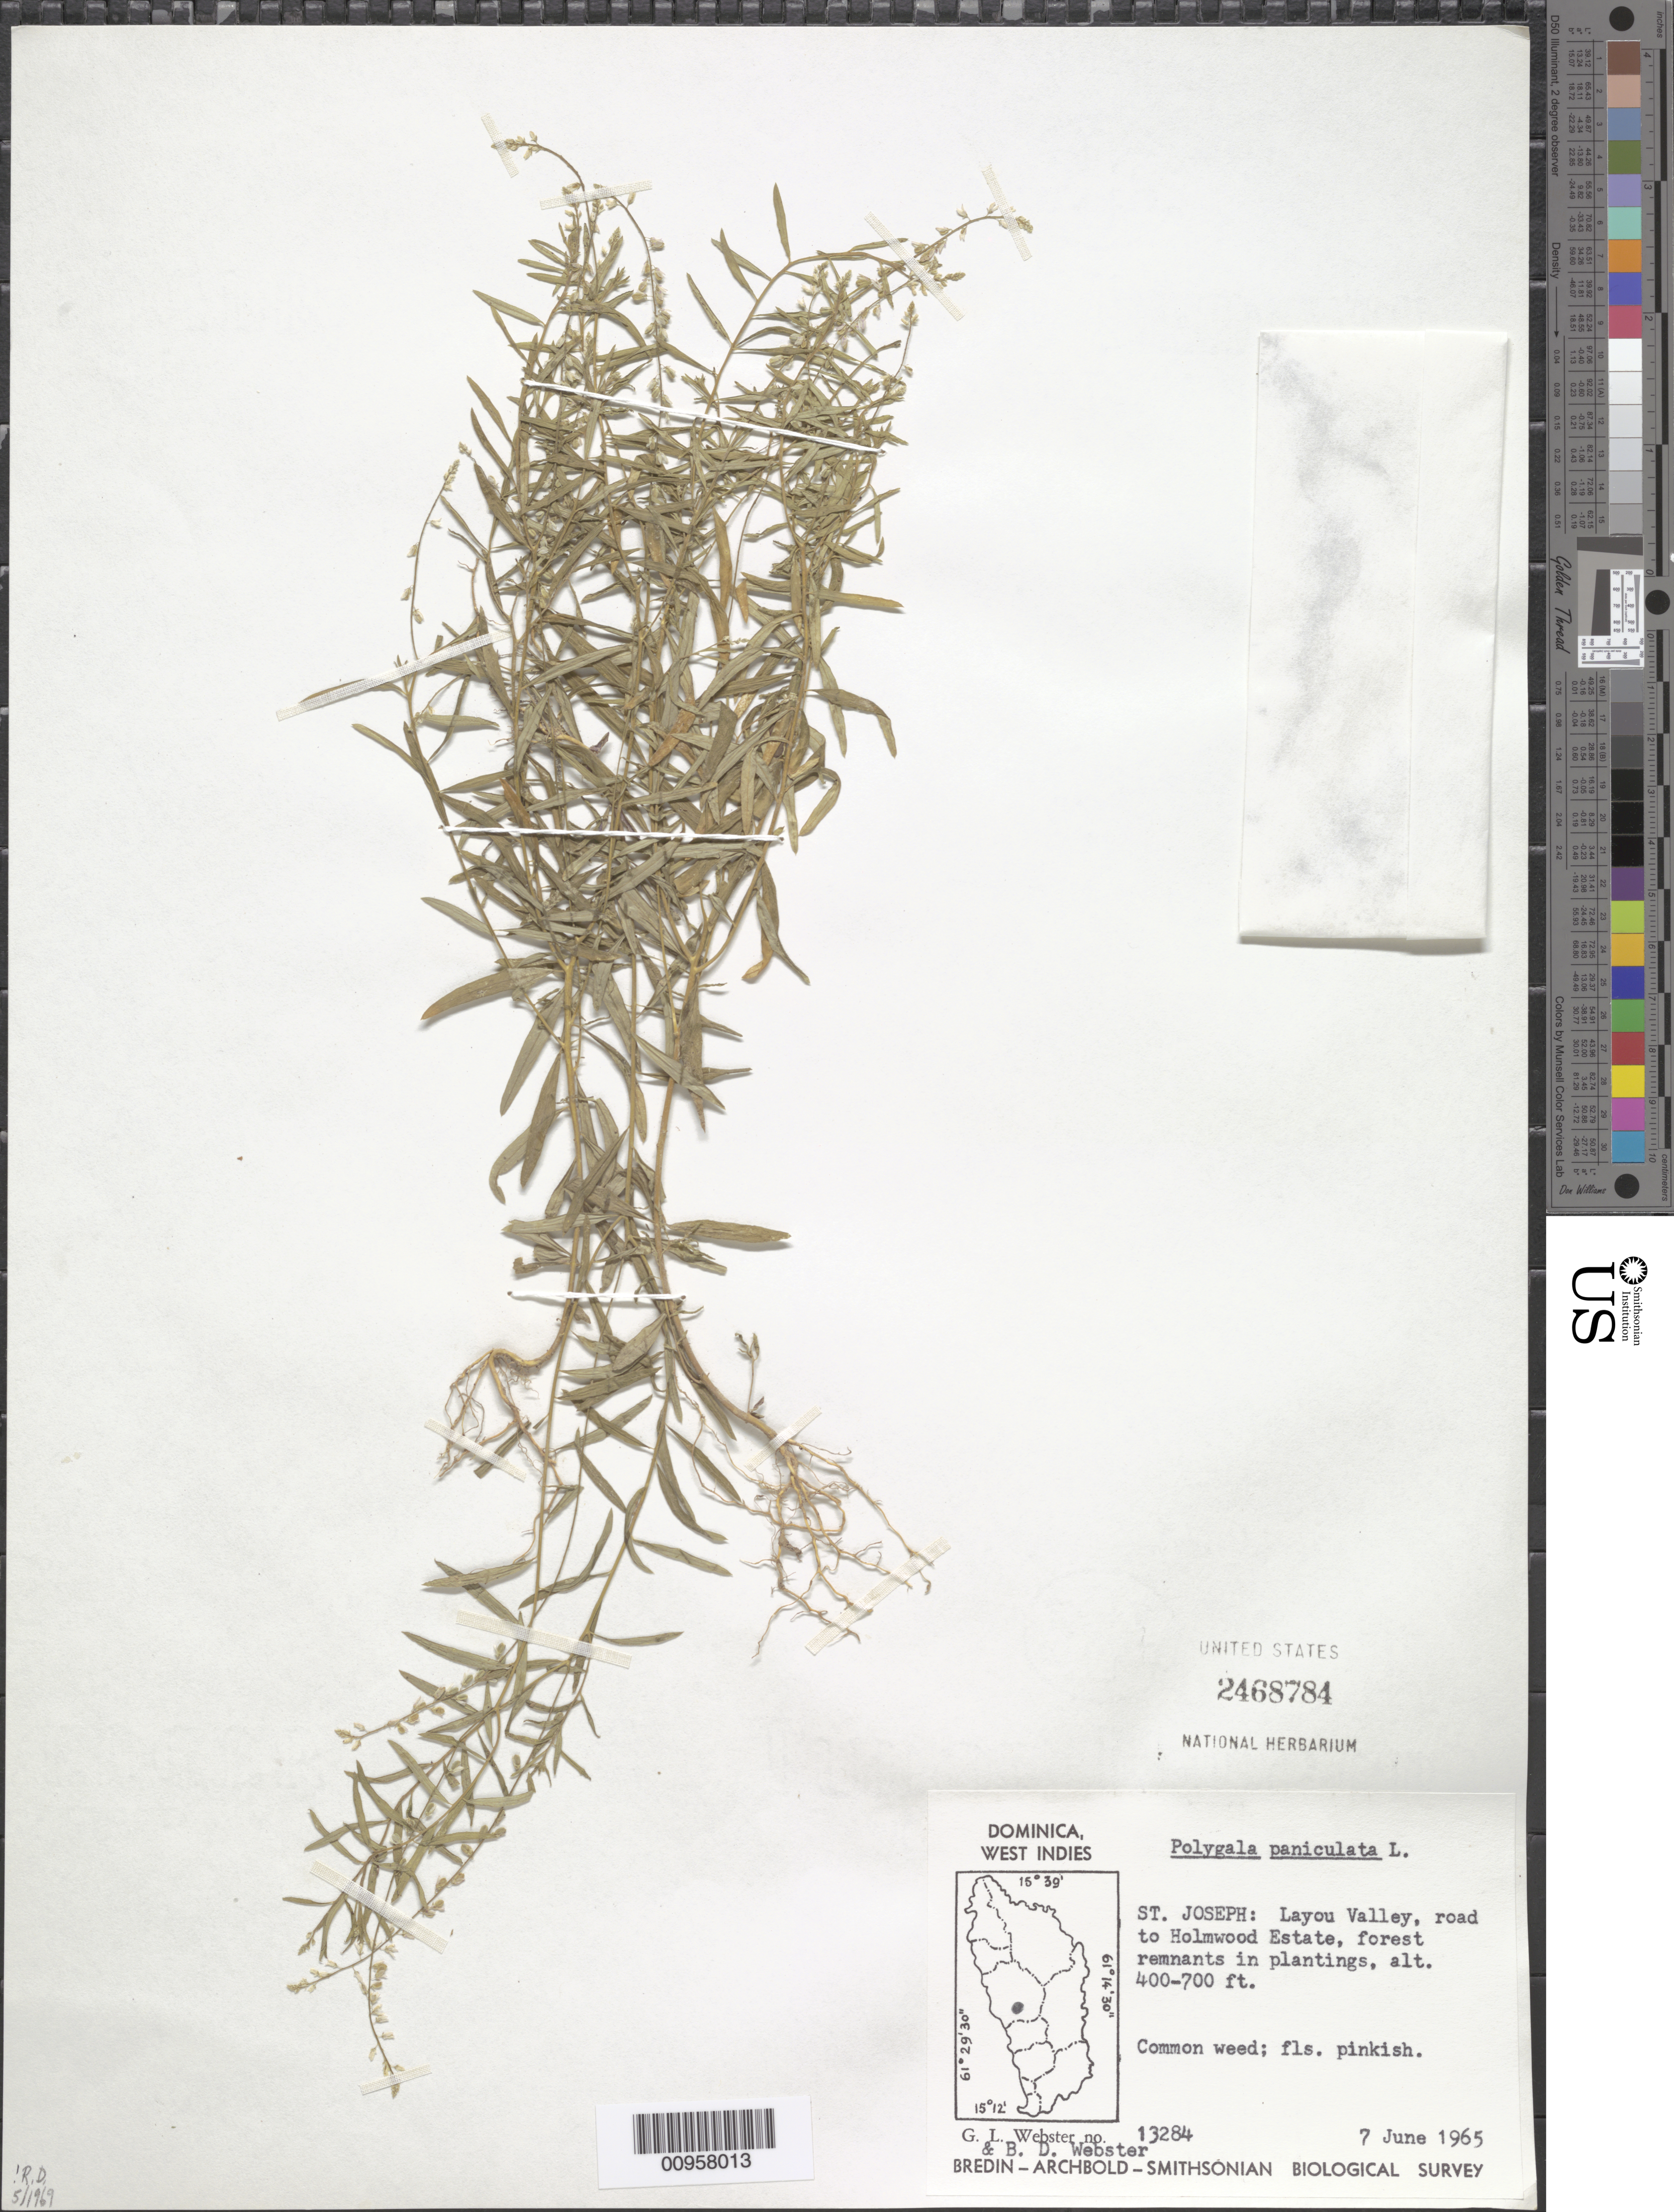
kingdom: Plantae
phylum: Tracheophyta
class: Magnoliopsida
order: Fabales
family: Polygalaceae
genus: Polygala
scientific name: Polygala paniculata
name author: L.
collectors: G. L. Webster & B. D. Webster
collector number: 13284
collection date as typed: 07 Jun 1965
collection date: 1965-06-07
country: Dominica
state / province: St. Joseph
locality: Layou Valley, road to Holmwood Estate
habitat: Forest remnants in plantings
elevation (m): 122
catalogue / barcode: US 2468784